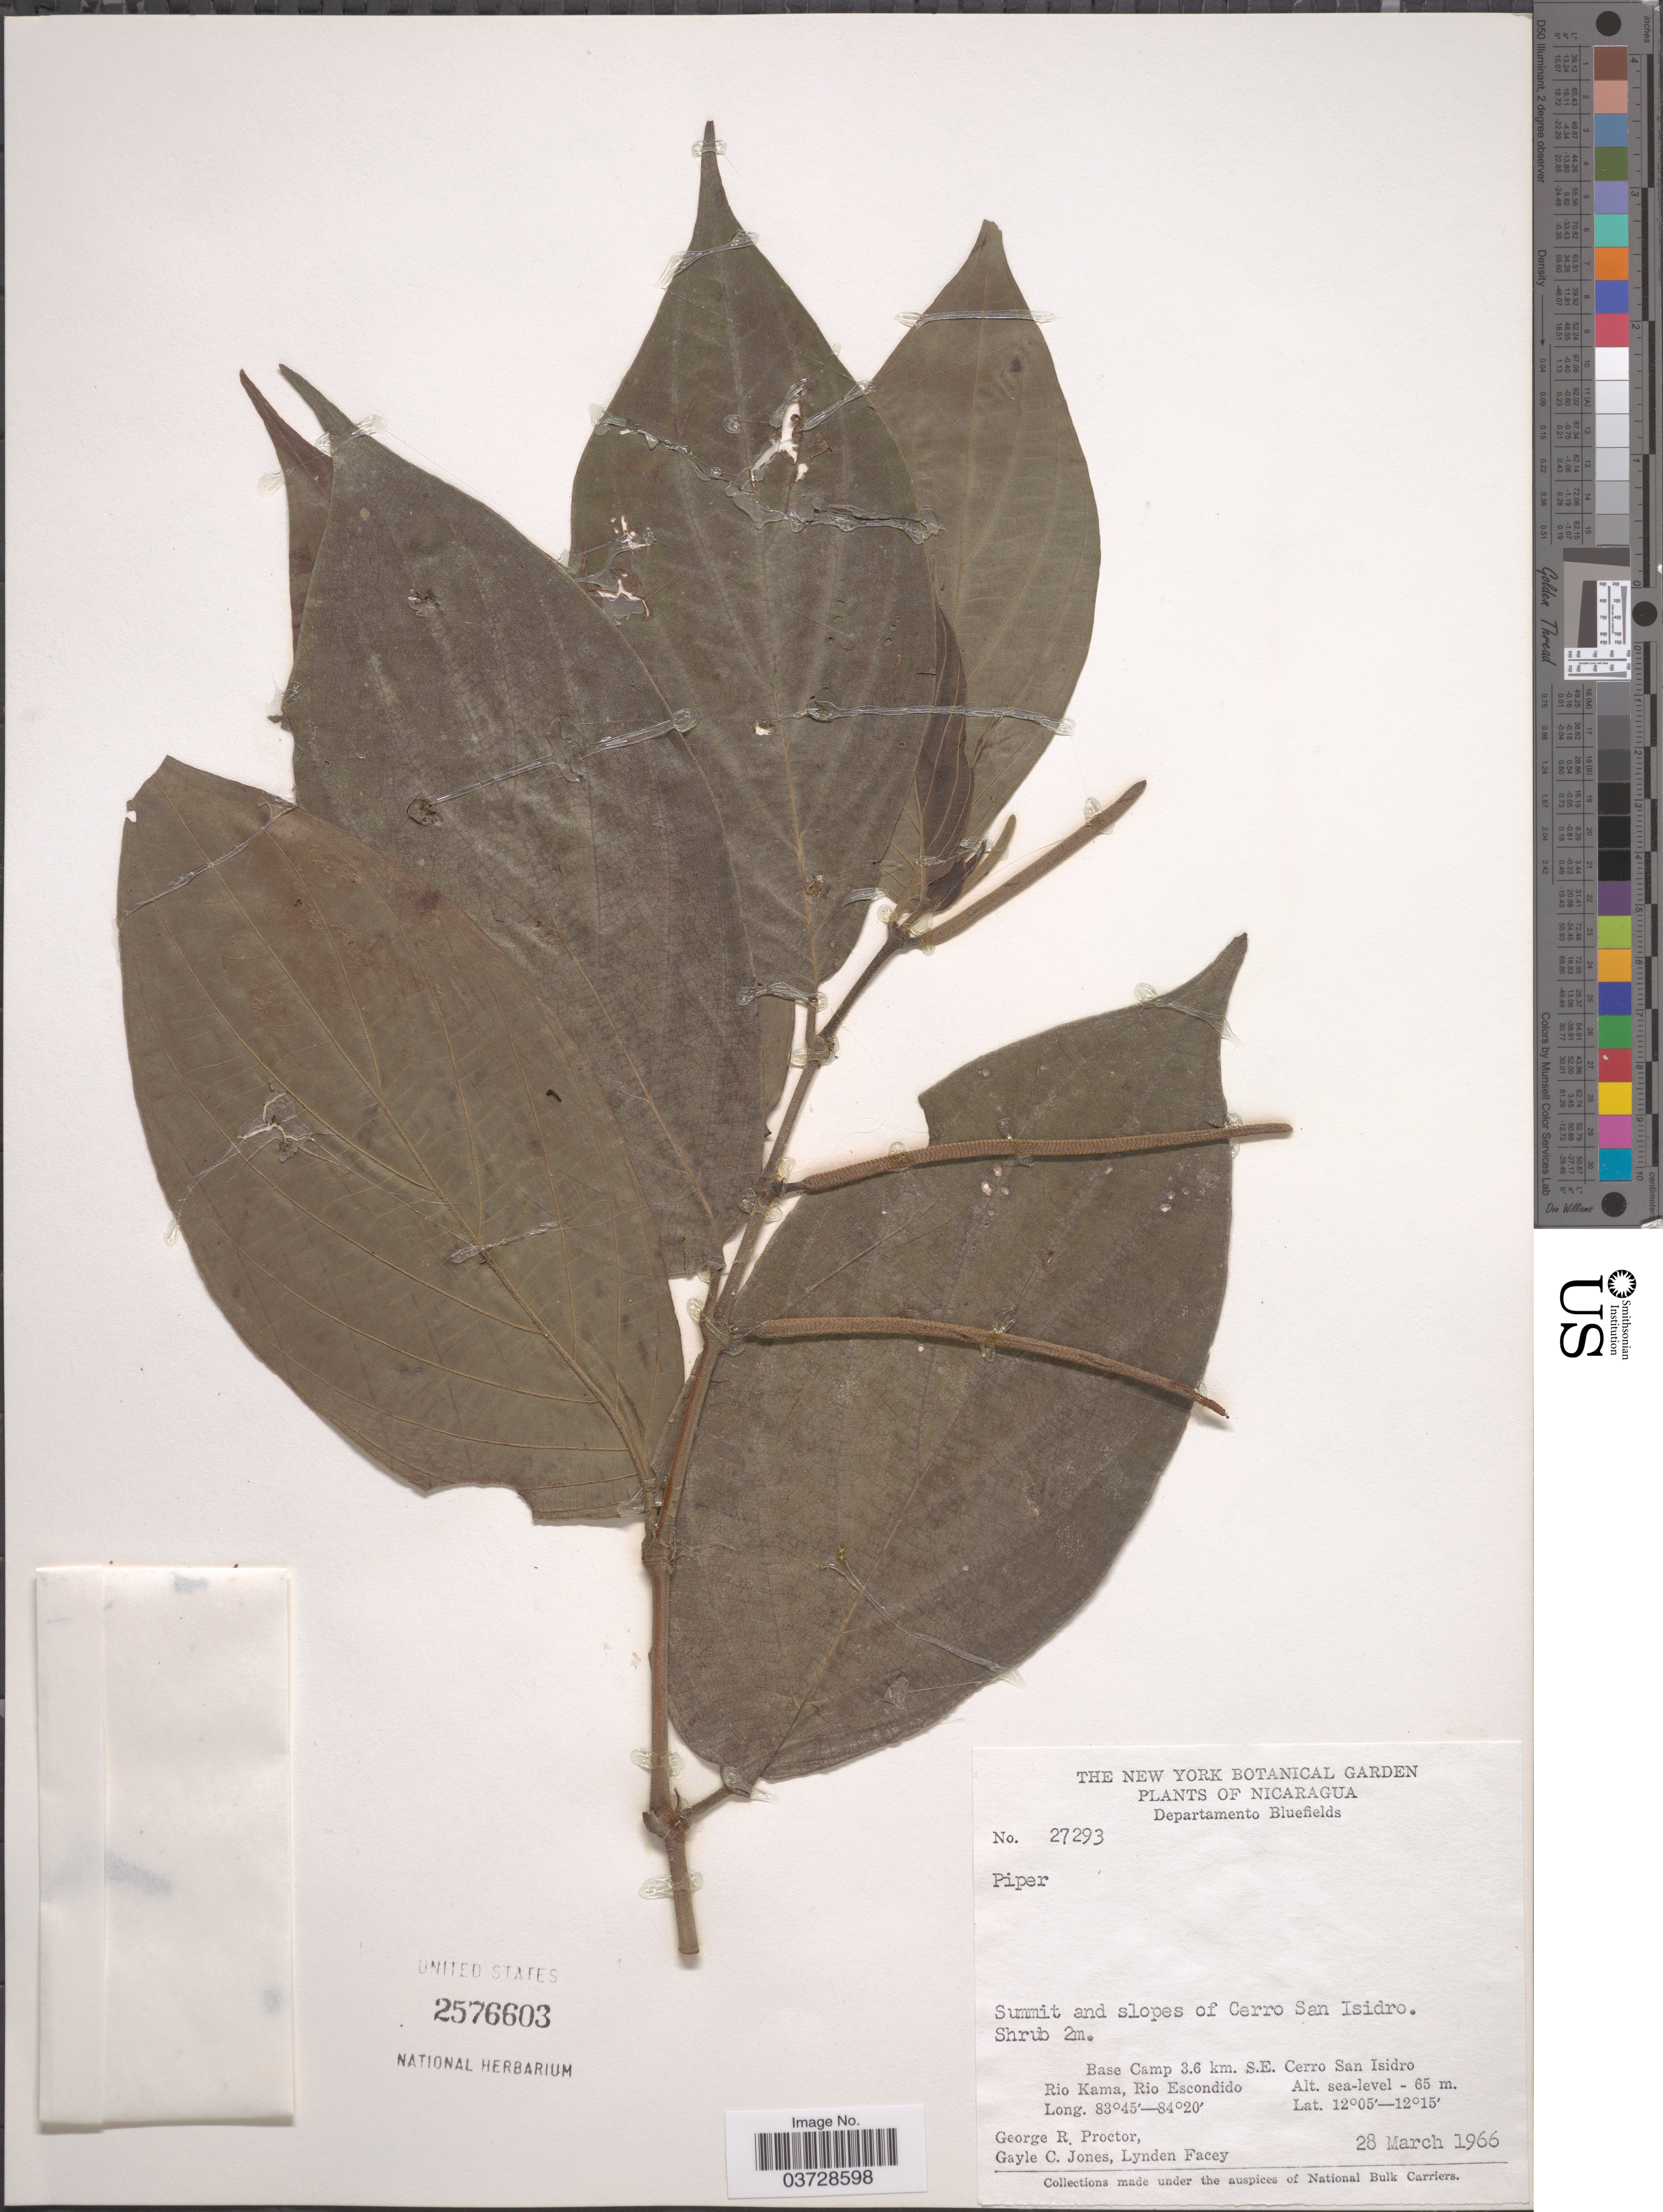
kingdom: Plantae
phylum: Tracheophyta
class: Magnoliopsida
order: Piperales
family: Piperaceae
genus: Piper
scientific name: Piper sp.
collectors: G. R. Proctor, G. C. Jones & L. Facey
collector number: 27293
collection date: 1966-03-28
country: Nicaragua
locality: Departamento Bluefields. Summit and slopes of Cerro San Isidro. Base Camp 3.6 km. S.E. Cerro San Isidro. Rio Kama, Rio Escondido.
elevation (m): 0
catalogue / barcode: US 2576603